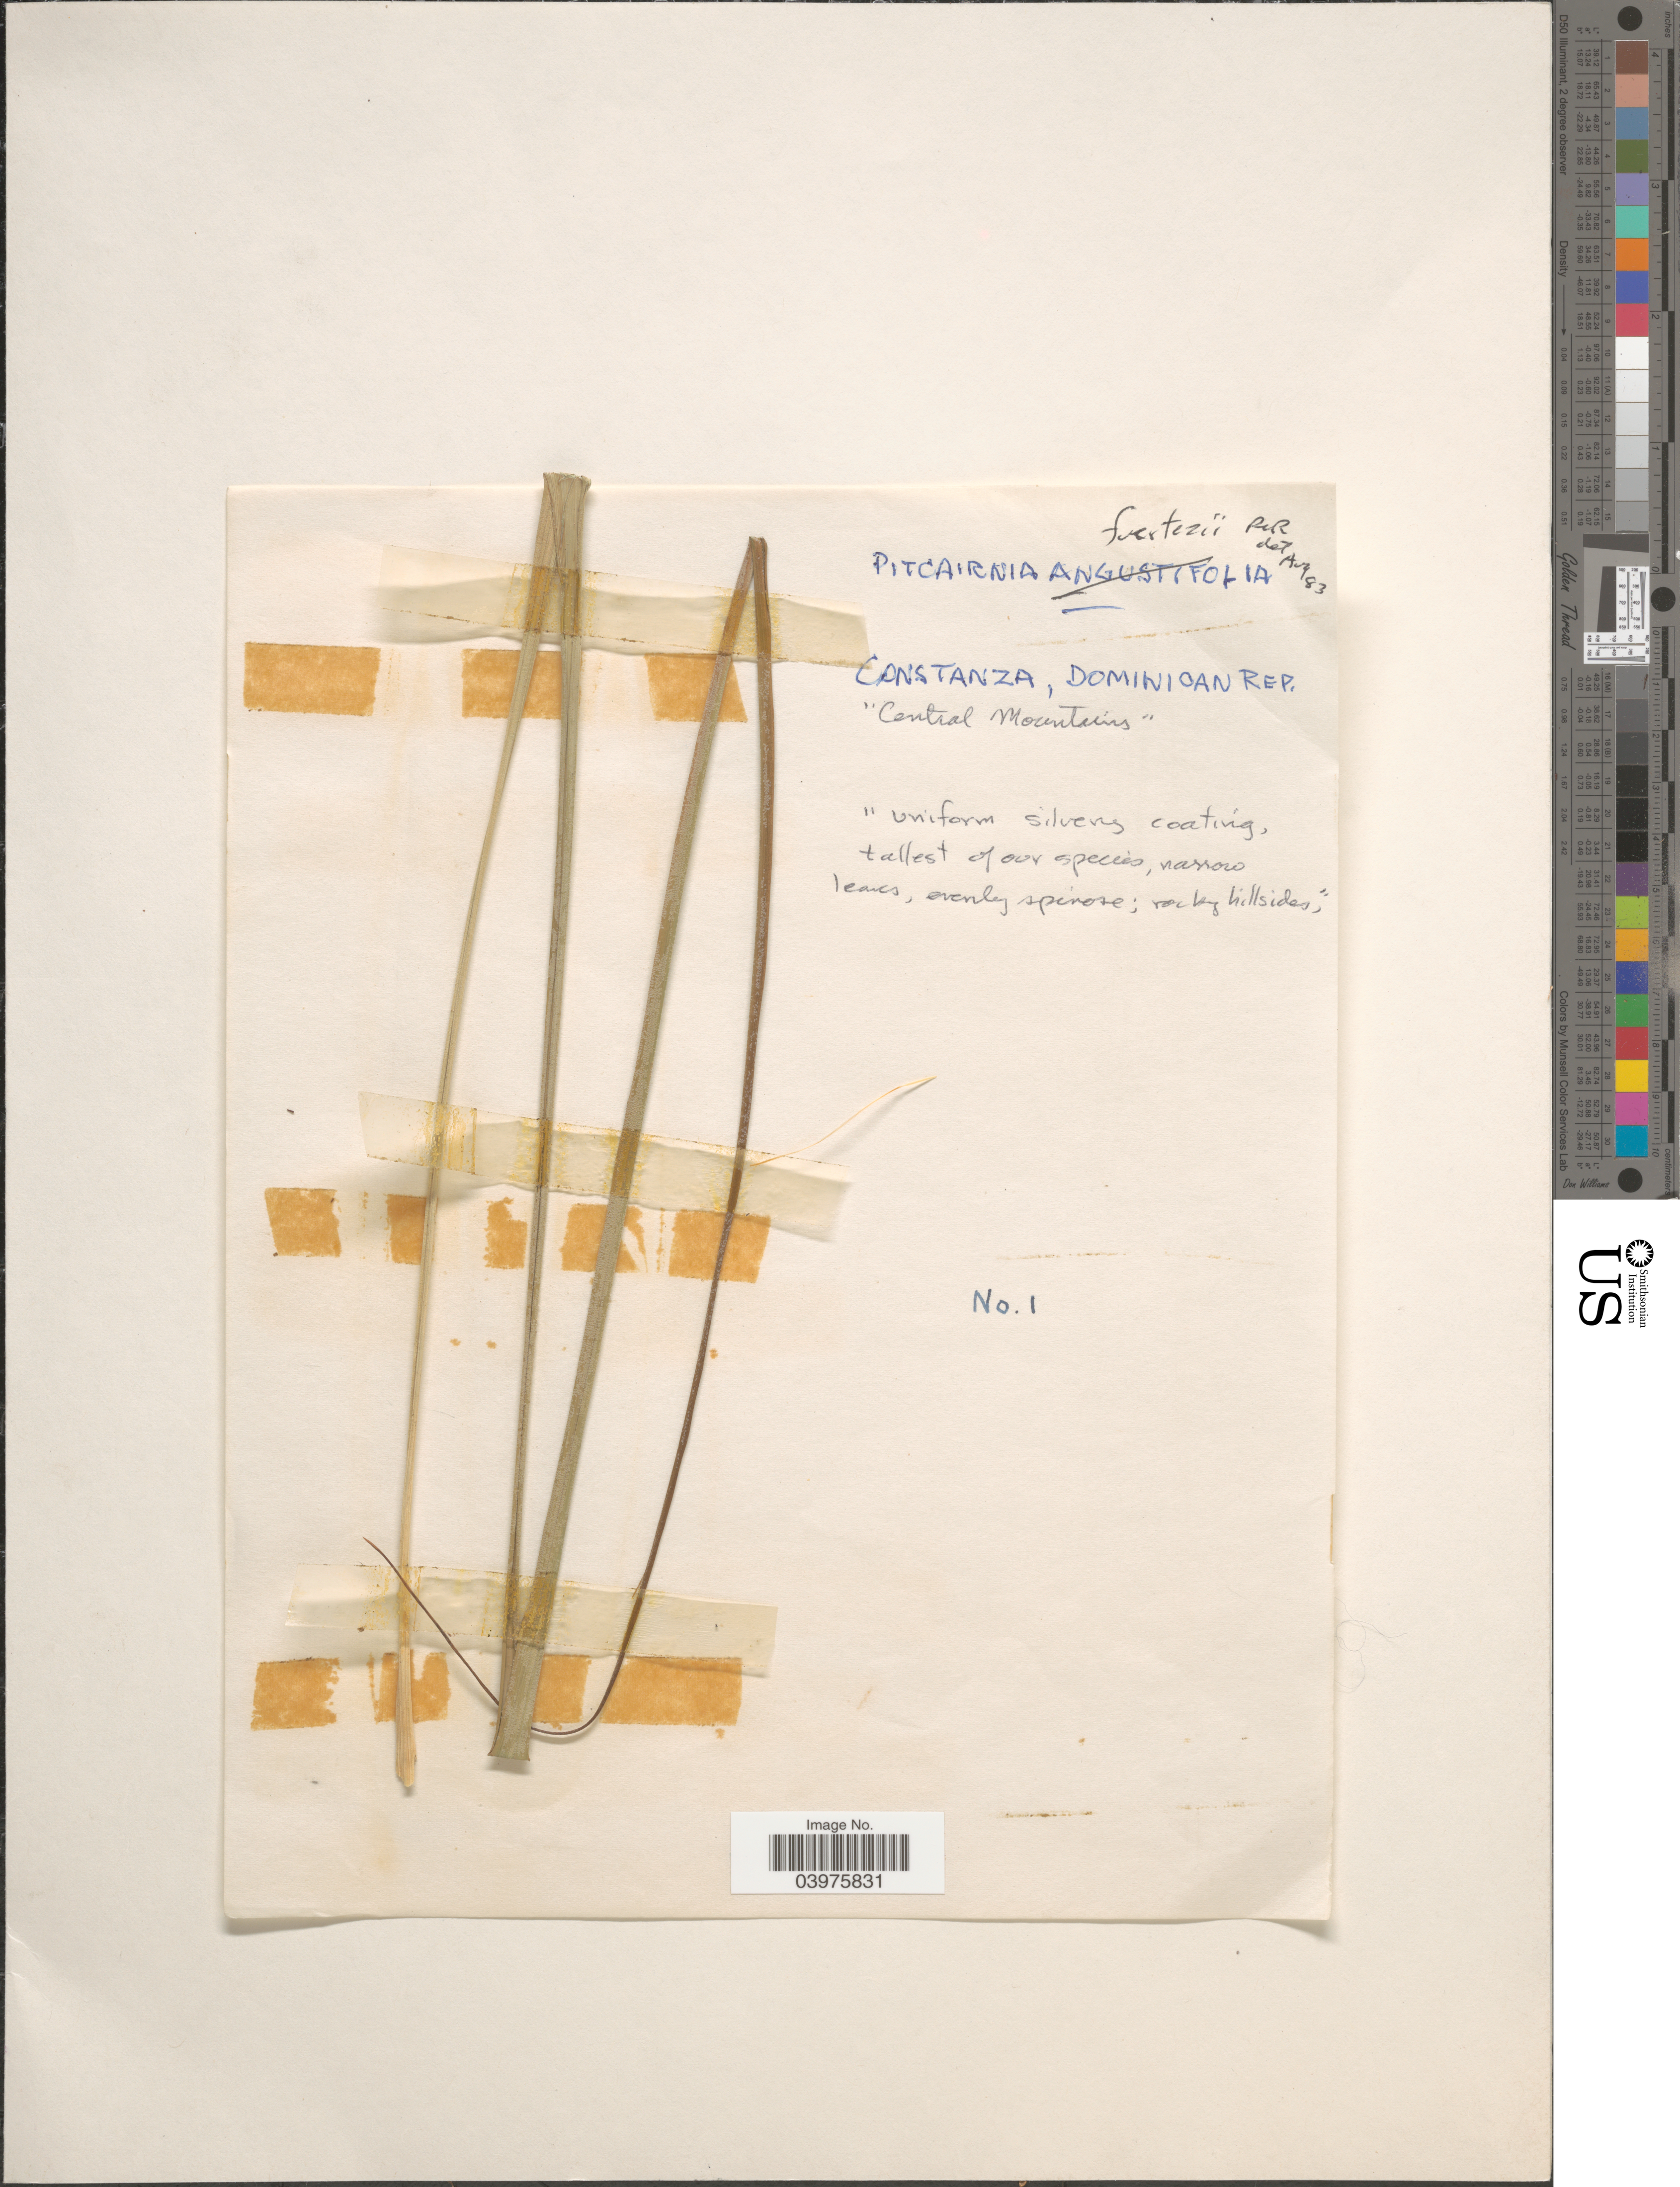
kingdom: Plantae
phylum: Tracheophyta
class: Liliopsida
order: Poales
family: Bromeliaceae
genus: Pitcairnia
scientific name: Pitcairnia fuertesii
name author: Mez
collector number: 1?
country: Dominican Republic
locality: Constanza. "Central Mountains".